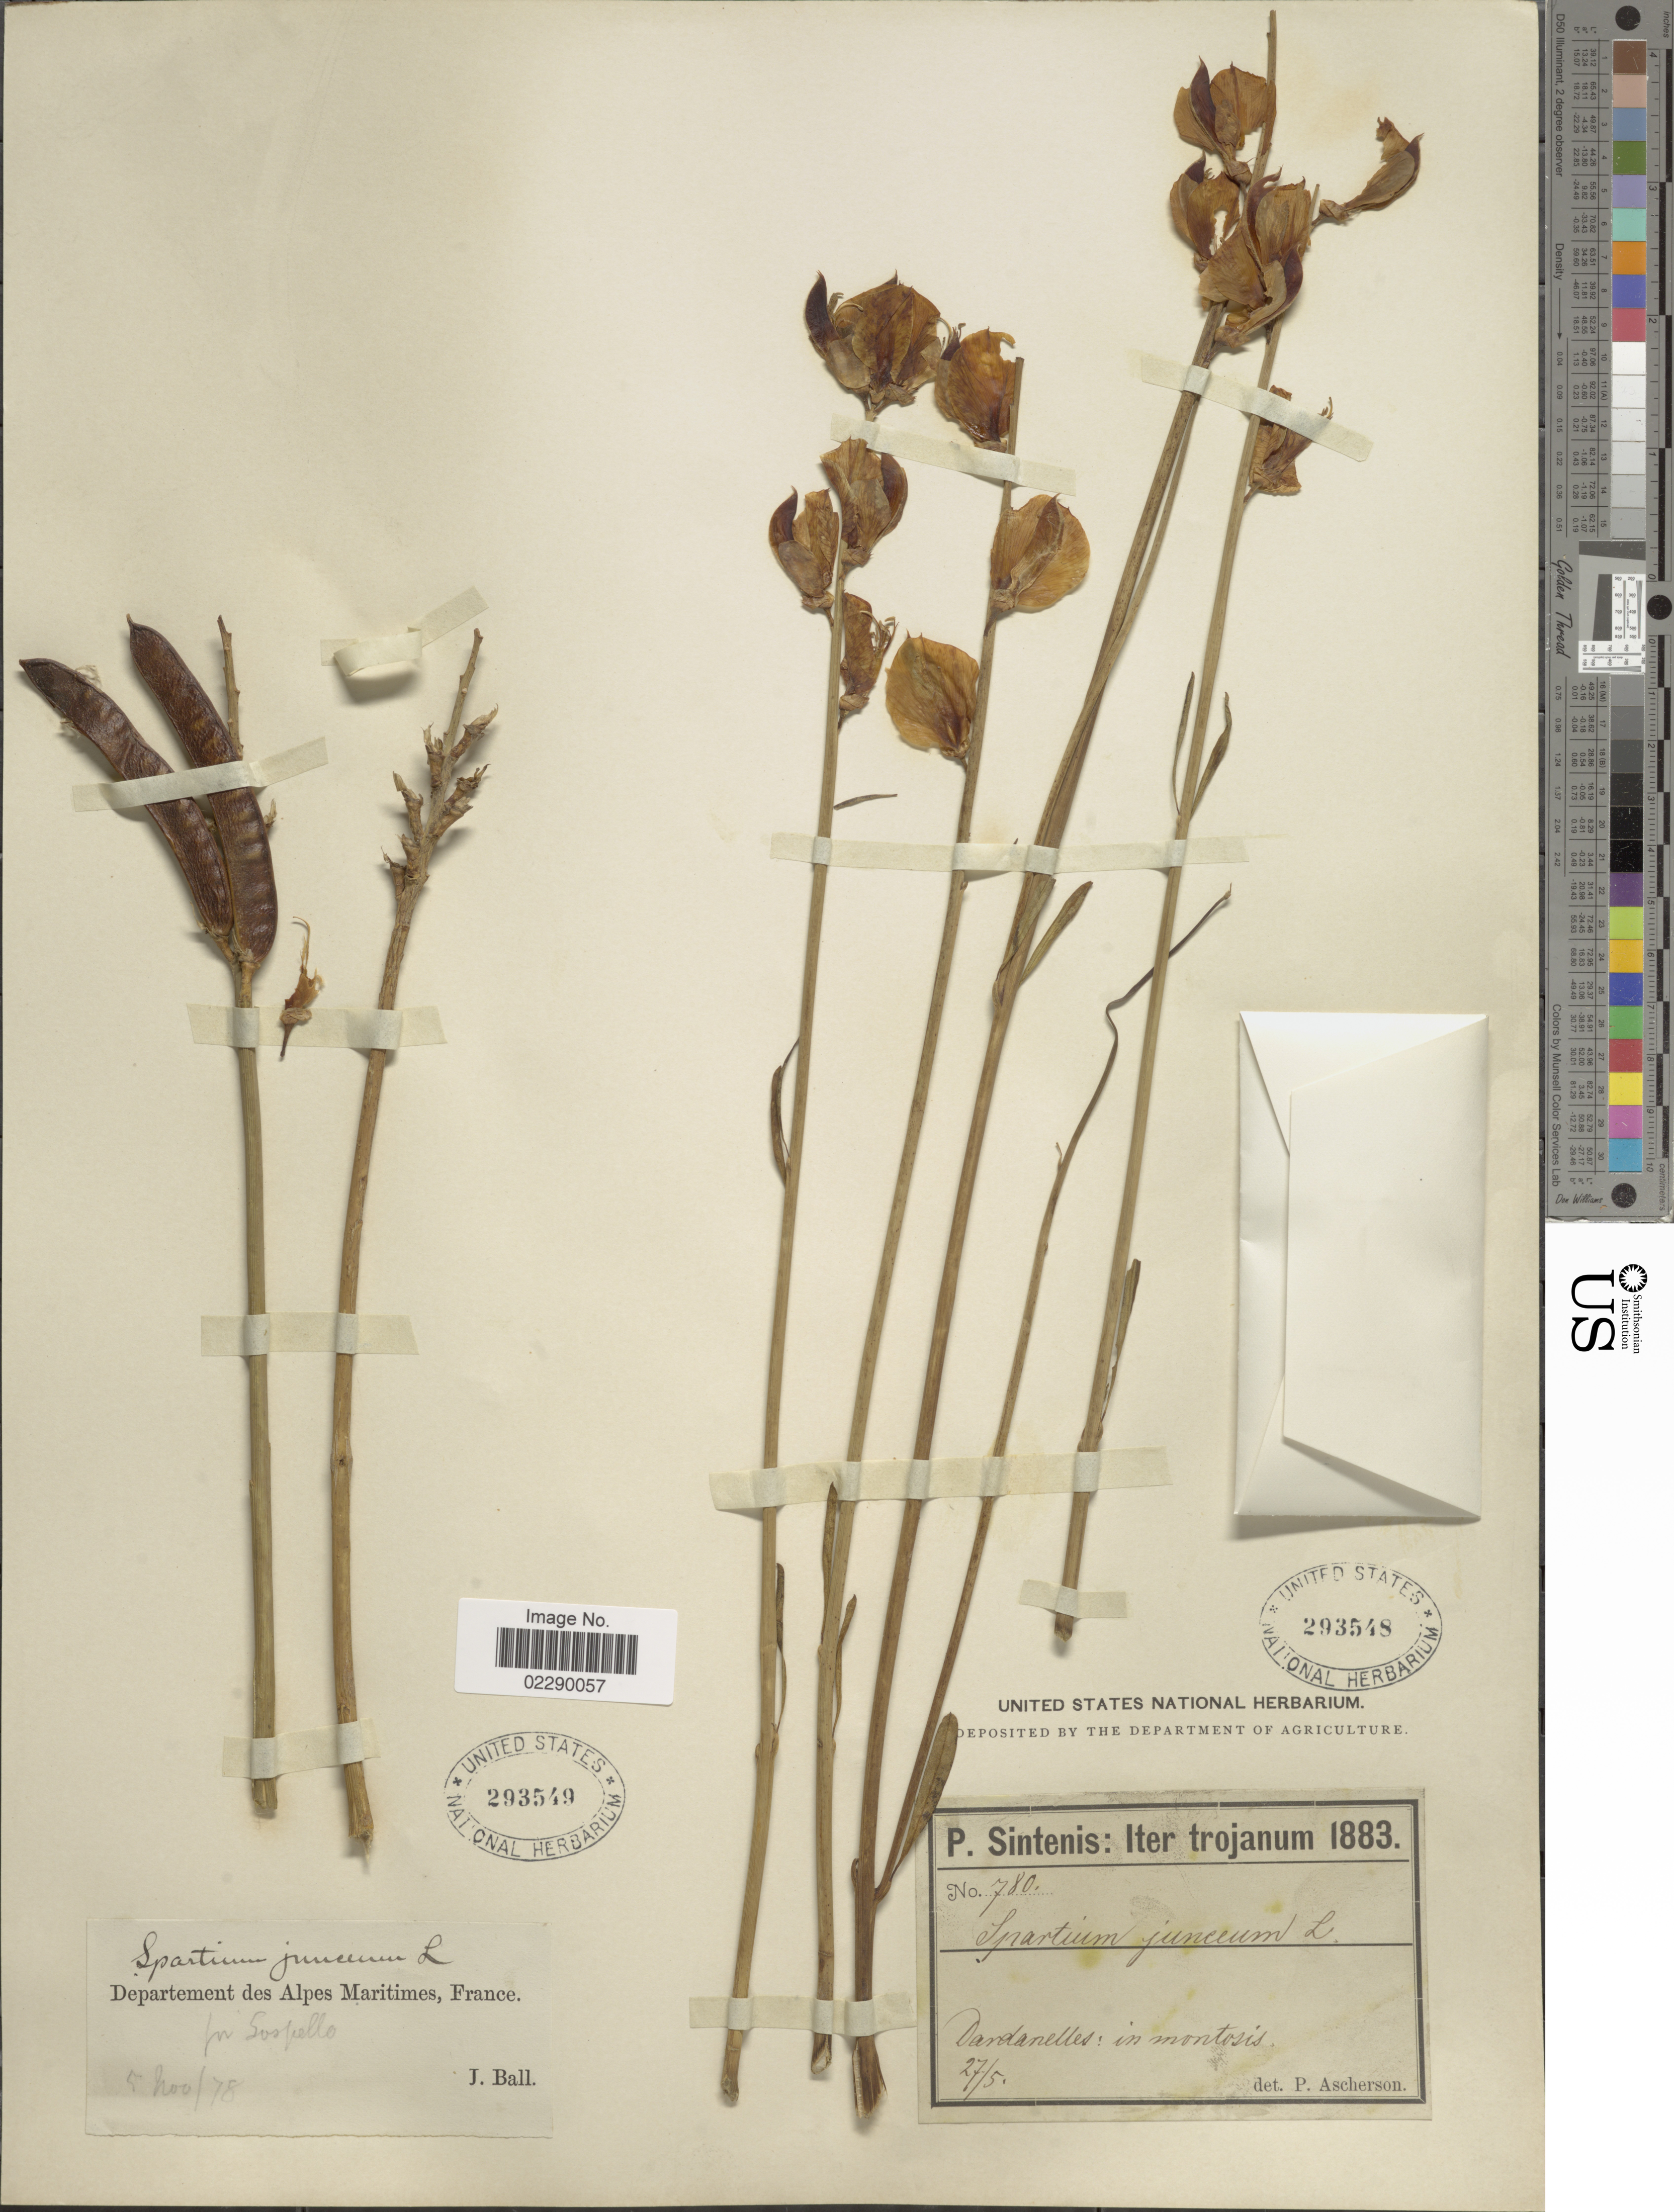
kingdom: Plantae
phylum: Tracheophyta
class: Magnoliopsida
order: Fabales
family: Fabaceae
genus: Spartium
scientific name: Spartium junceum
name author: L.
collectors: P. Sintenis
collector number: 780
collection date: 1883-05-27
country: Turkey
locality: Trojanum. Dardanelles: in montosis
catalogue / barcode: US 293549